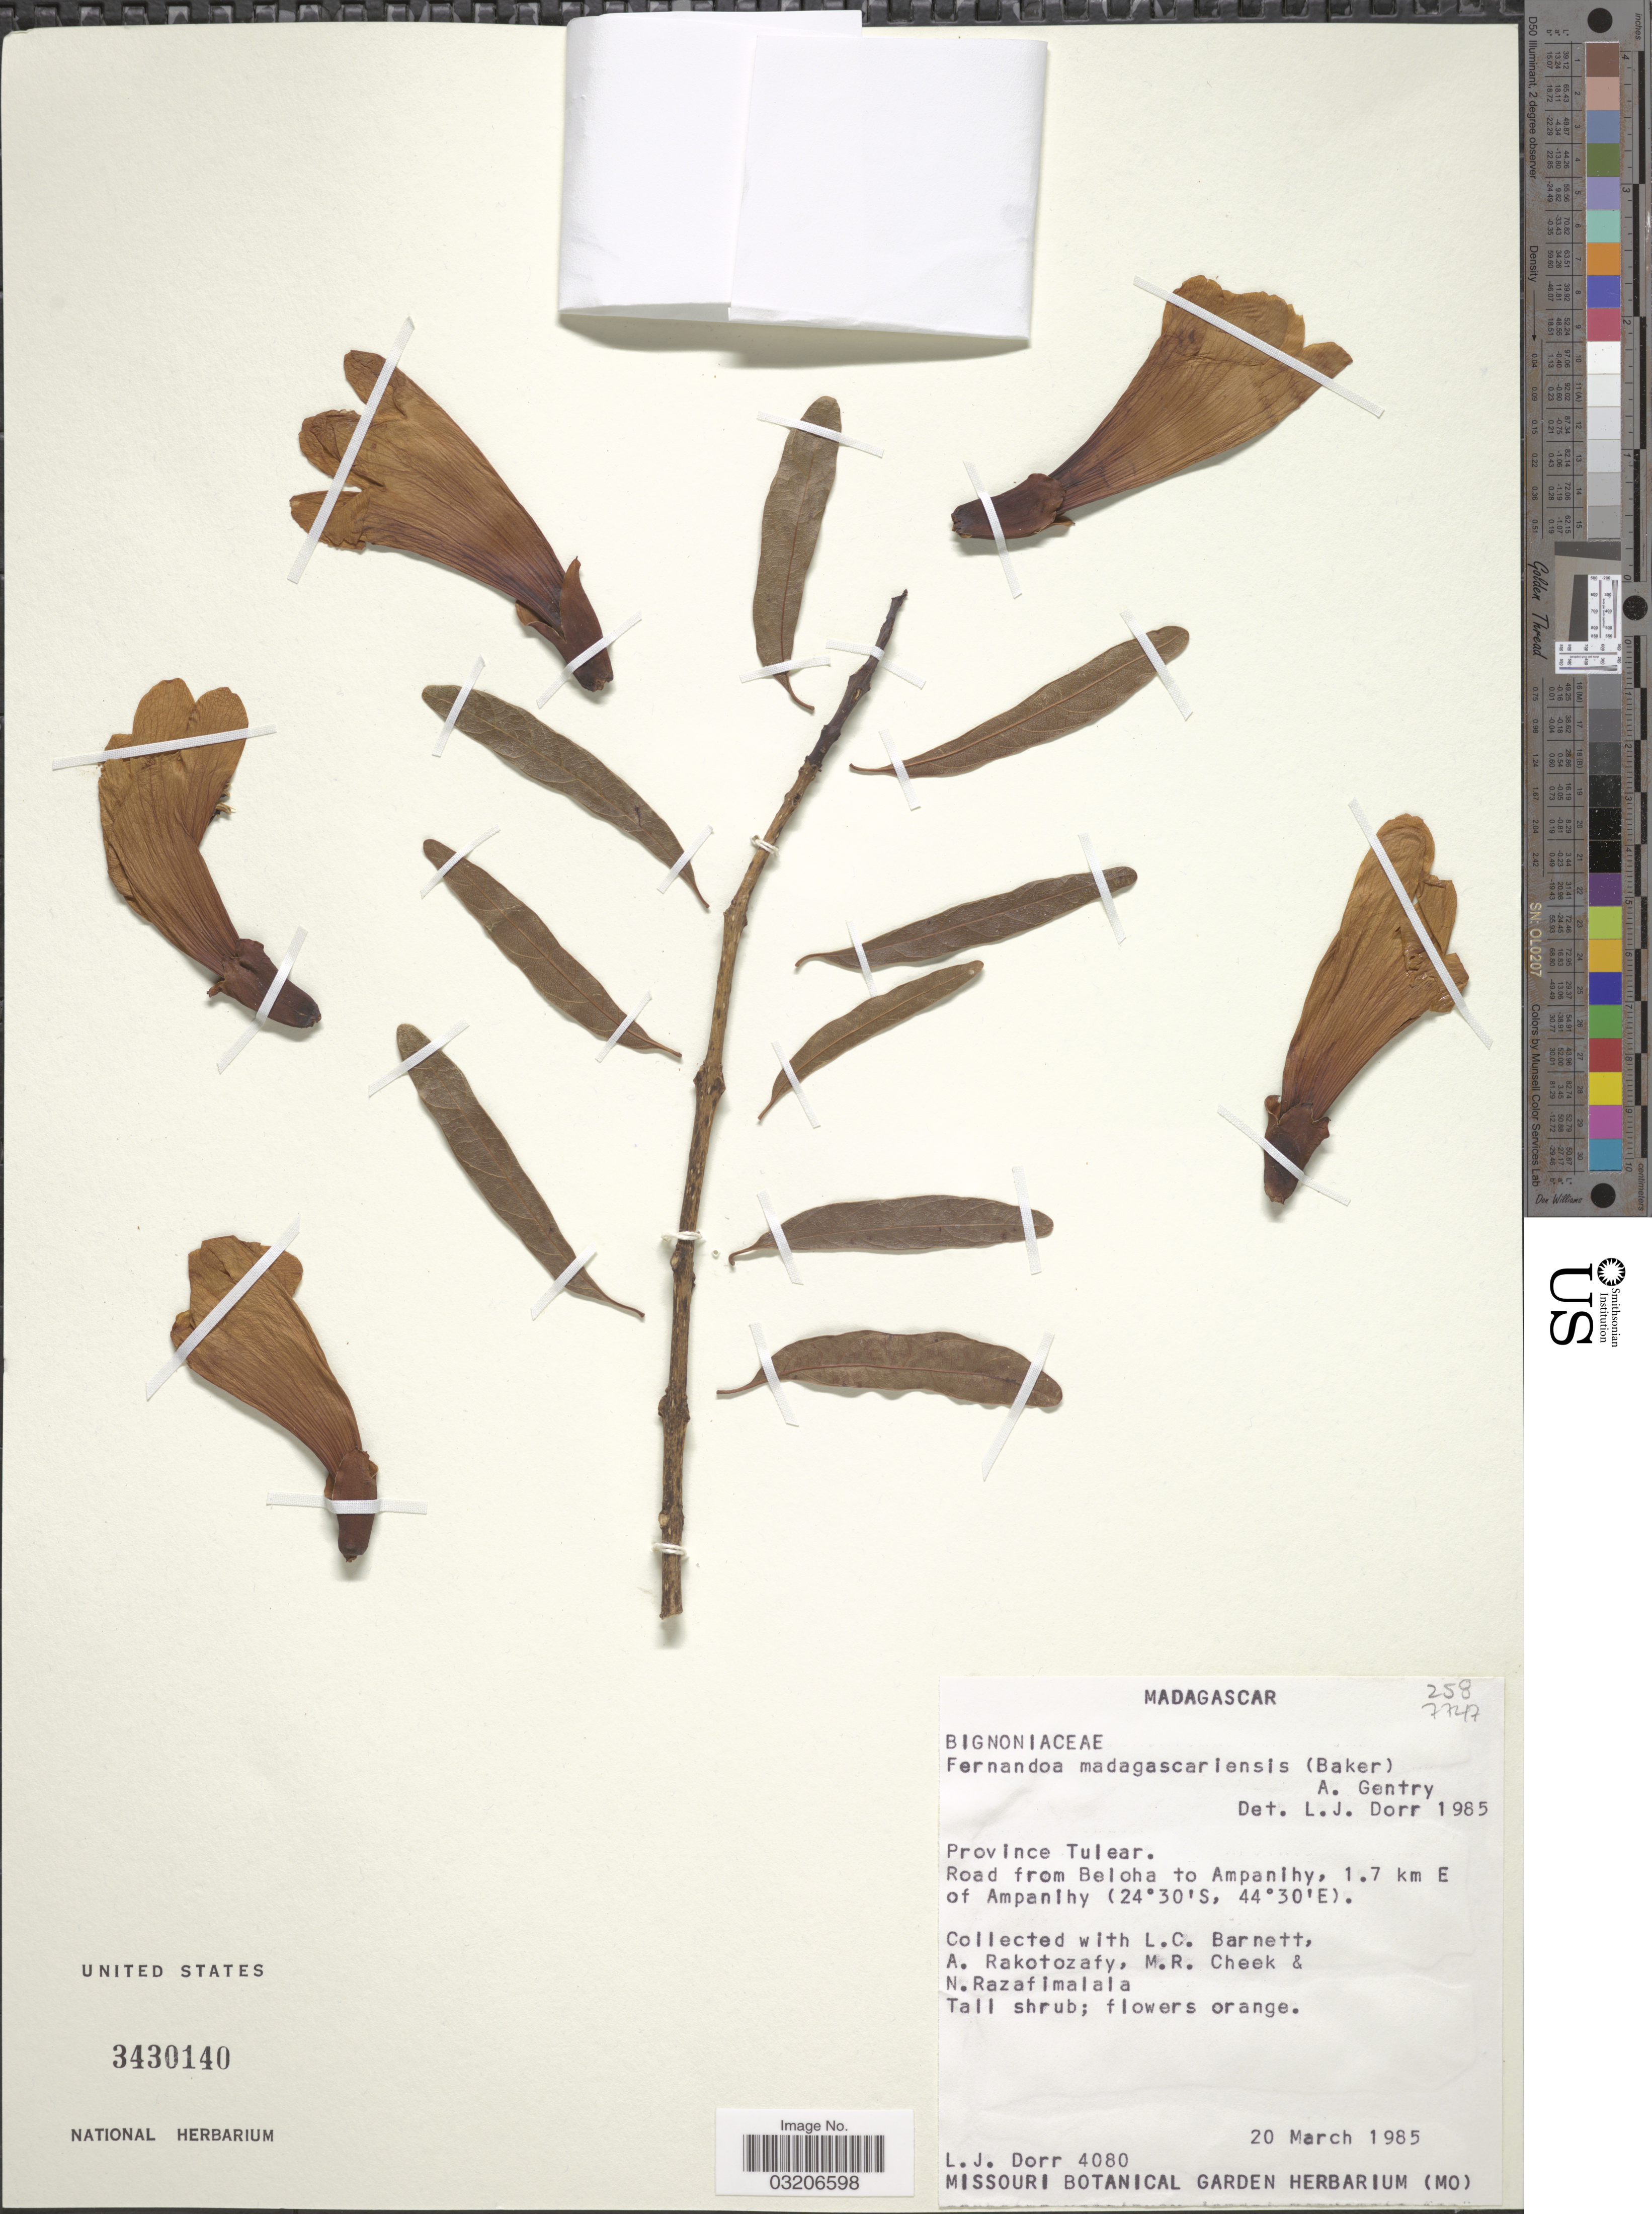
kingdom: Plantae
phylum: Tracheophyta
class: Magnoliopsida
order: Lamiales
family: Bignoniaceae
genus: Fernandoa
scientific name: Fernandoa madagascariensis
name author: (Baker) A.H. Gentry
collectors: L. J. Dorr, L. C. Barnett, A. Rakotozafy, M. Cheek & N. Razafimalala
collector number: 4080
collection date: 1985-03-20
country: Madagascar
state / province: Atsimo-Andrefana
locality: Province Tulear. Road from Beloha to Ampanihy, 1.7 km E of Ampanihy.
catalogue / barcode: US 3430140